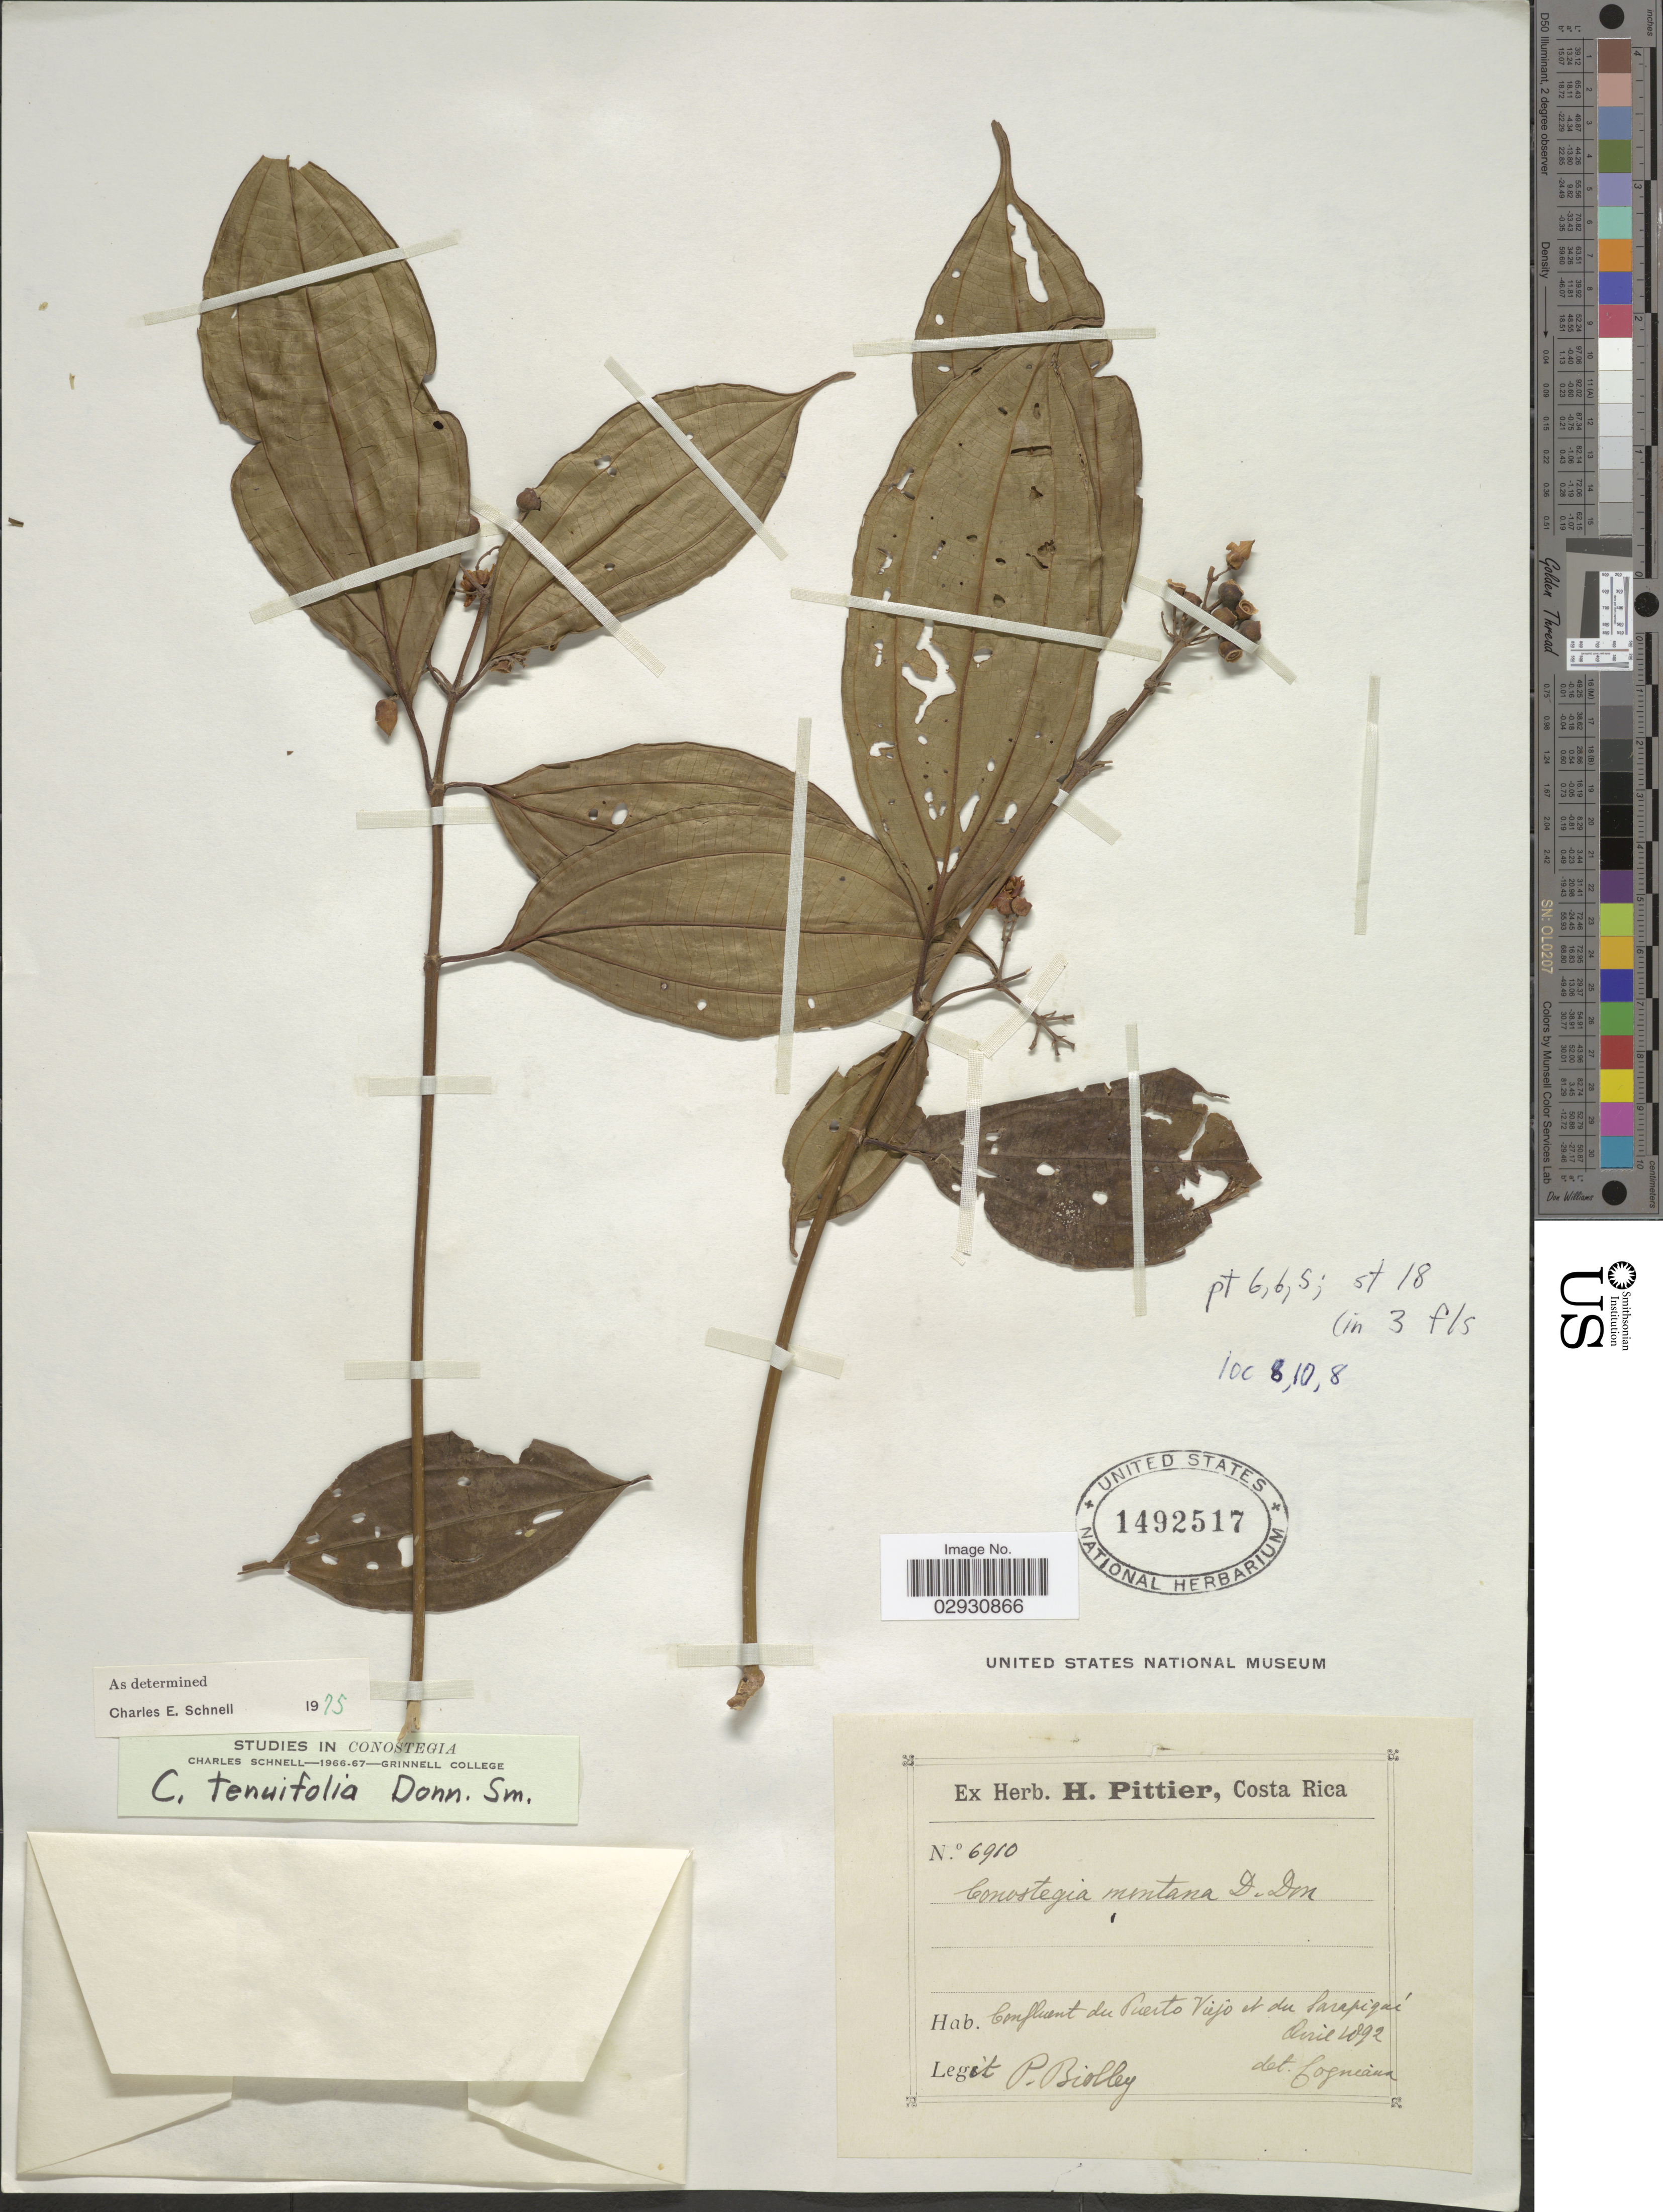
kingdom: Plantae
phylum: Tracheophyta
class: Magnoliopsida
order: Myrtales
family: Melastomataceae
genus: Conostegia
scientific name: Conostegia tenuifolia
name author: Donn. Sm.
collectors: P. Biolley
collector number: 6910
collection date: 1892-04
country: Costa Rica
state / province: Heredia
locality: Confluent du Puerto Viejo et du Sarapiqué.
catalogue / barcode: US 1492517